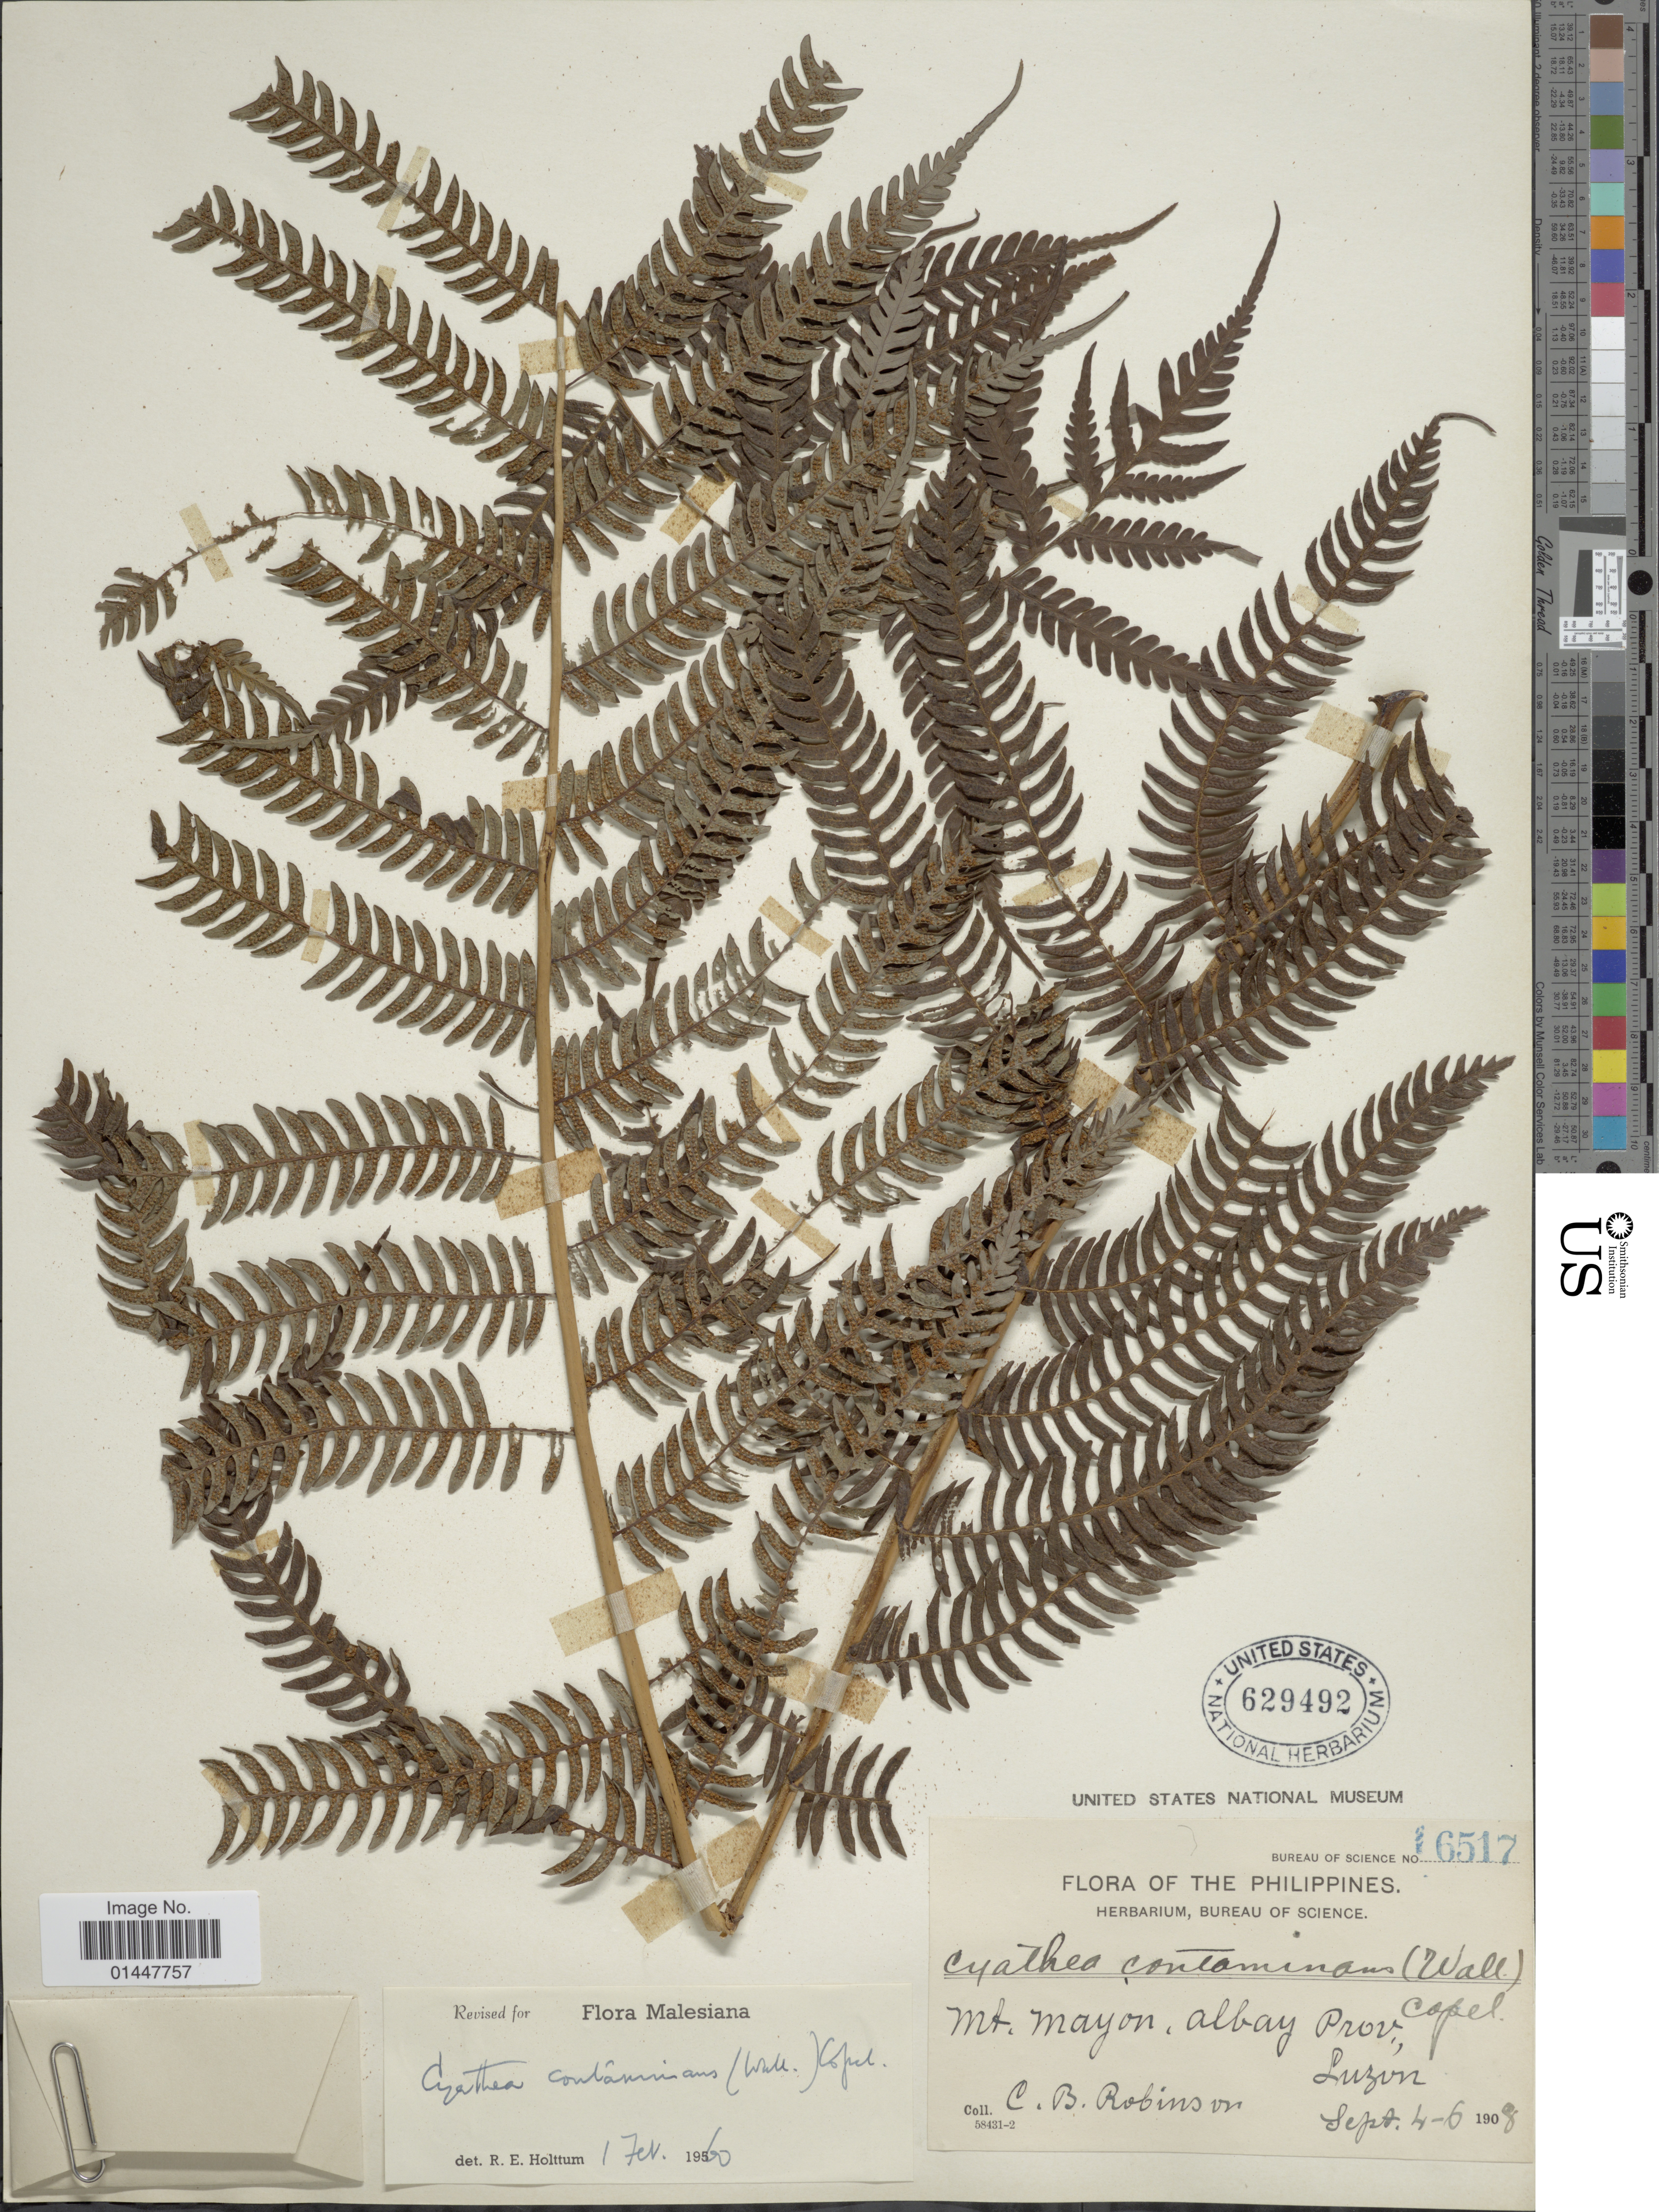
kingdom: Plantae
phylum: Tracheophyta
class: Polypodiopsida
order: Cyatheales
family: Cyatheaceae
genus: Sphaeropteris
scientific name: Sphaeropteris glauca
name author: (Blume) R.M. Tryon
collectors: C. Robinson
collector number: Bureau of Science 16517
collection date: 1908-09-04/1908-09-06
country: Philippines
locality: Mt. Mayon, Albany Prov., Luzon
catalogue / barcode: US 629492